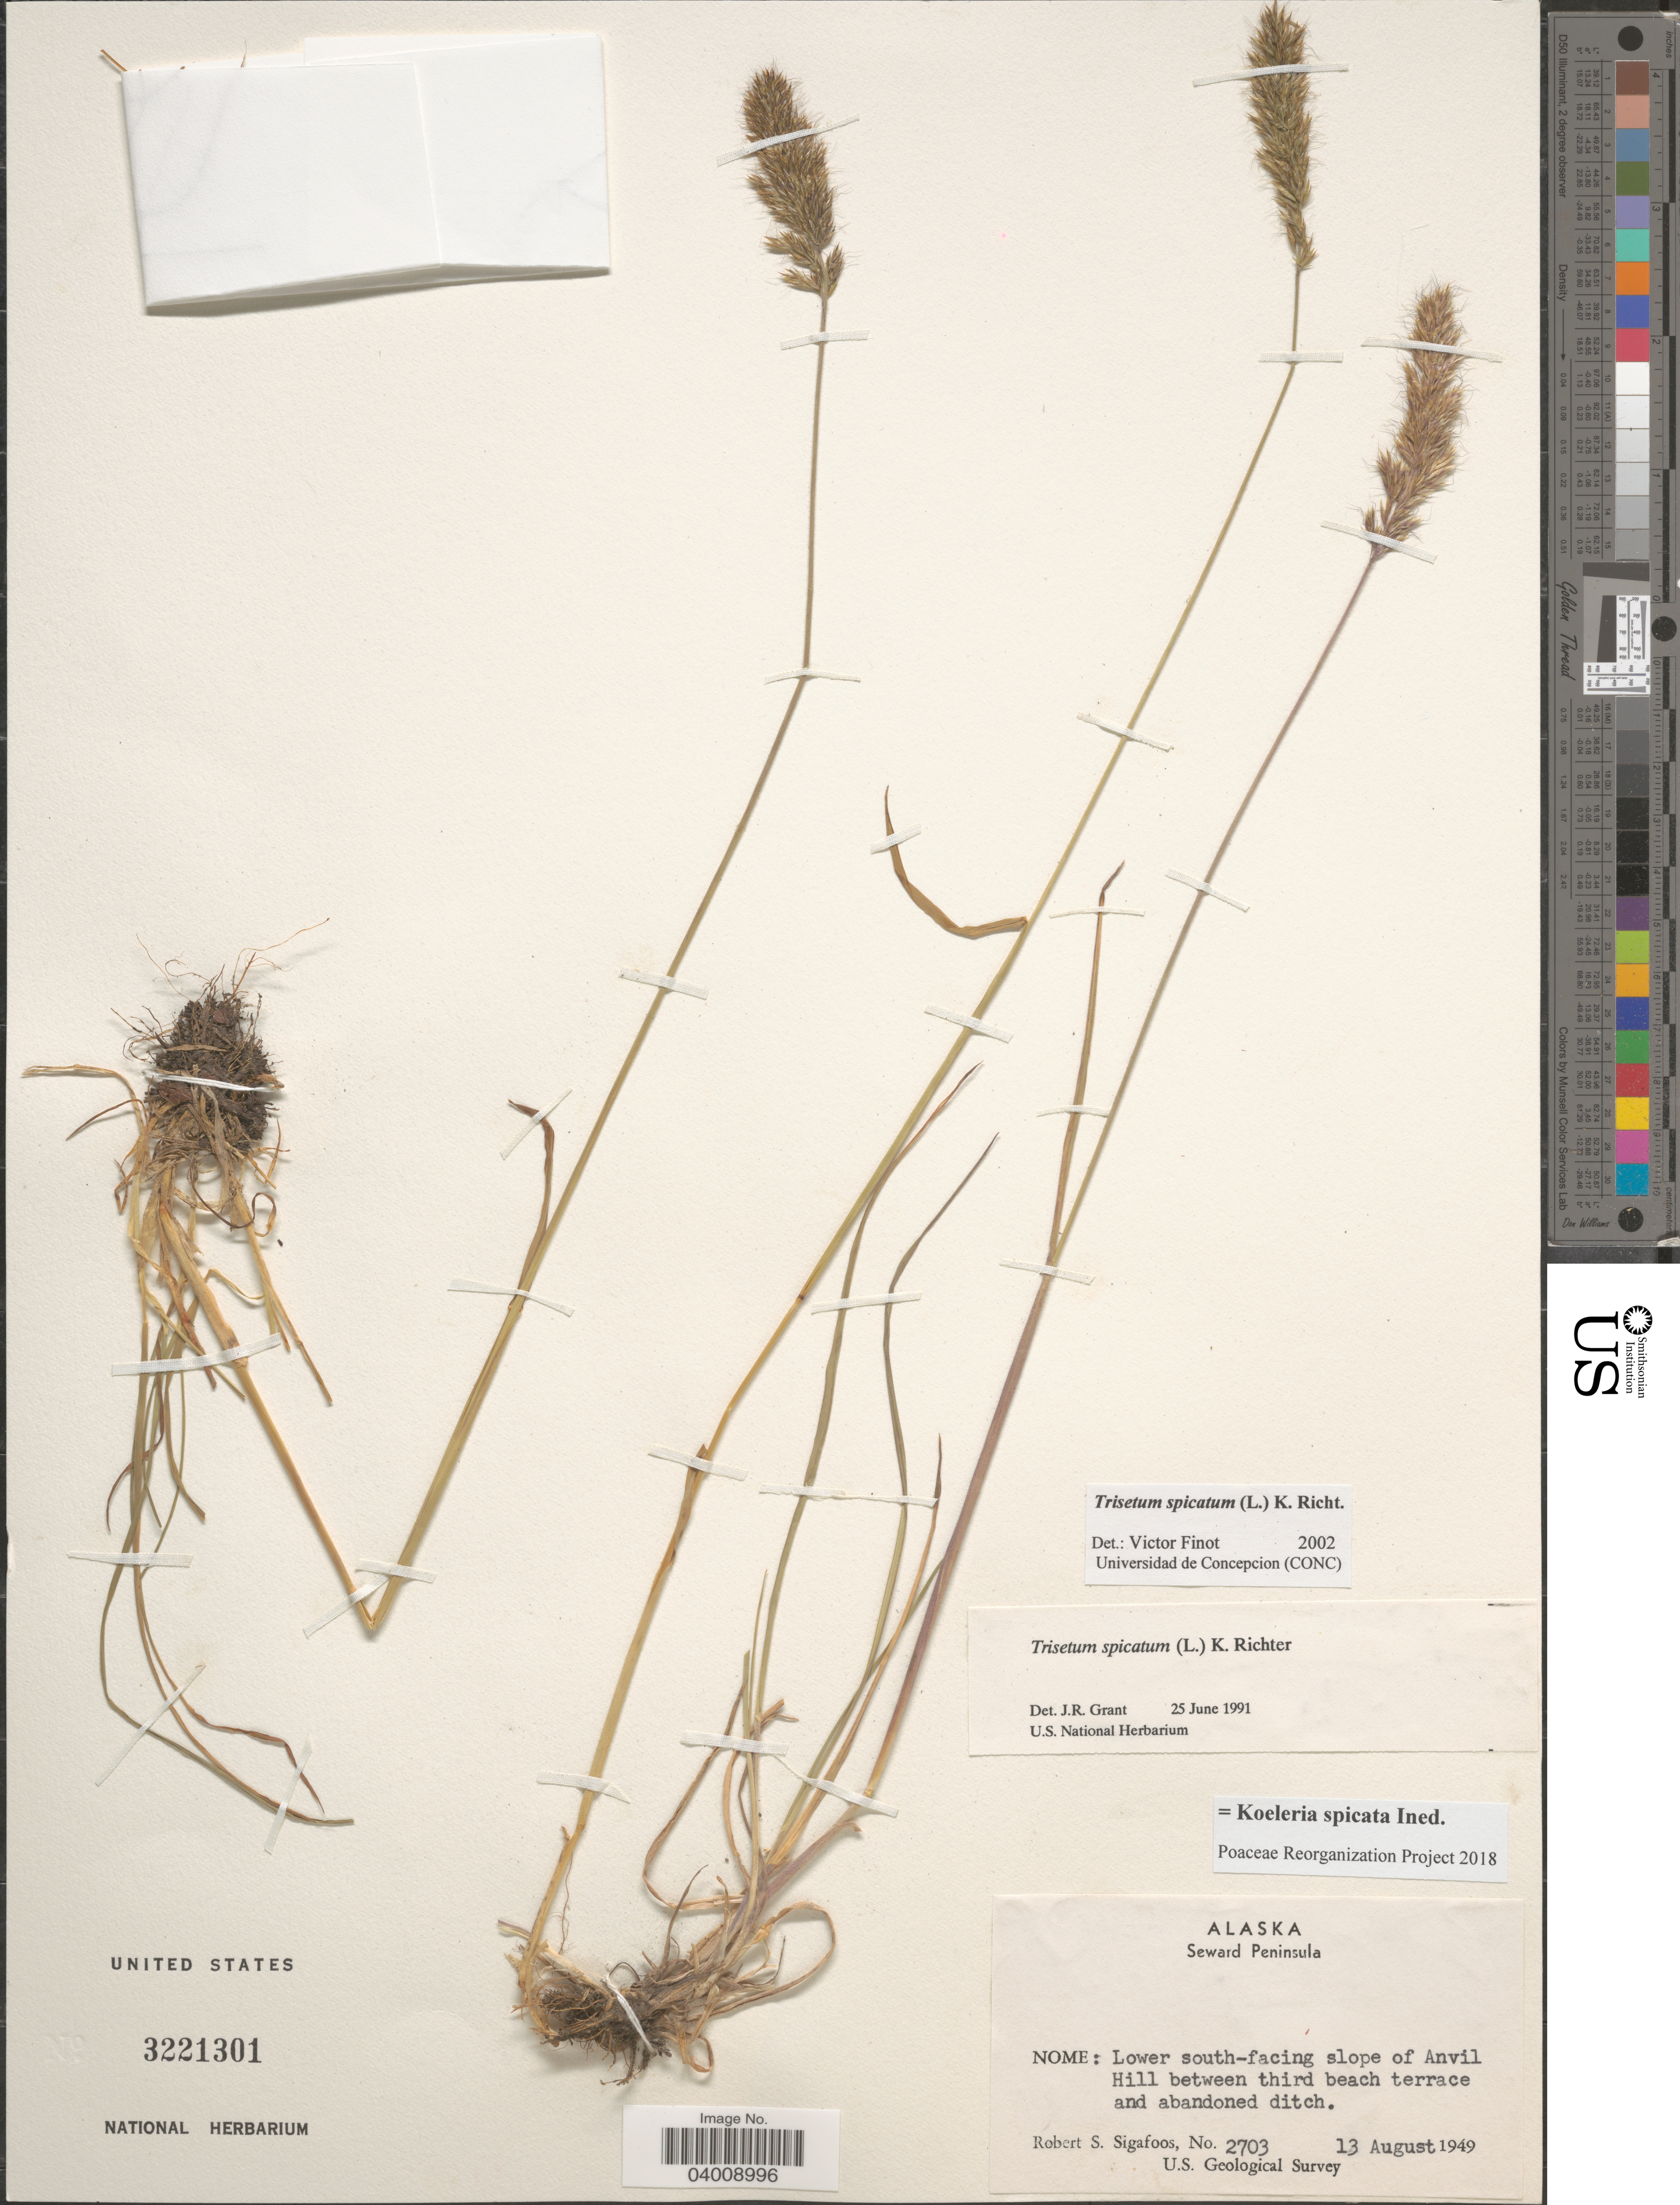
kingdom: Plantae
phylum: Tracheophyta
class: Liliopsida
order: Poales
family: Poaceae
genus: Koeleria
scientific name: Koeleria spicata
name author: (L.) Barberá et al.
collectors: R. Sigafoos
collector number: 2703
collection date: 1949-08-13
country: United States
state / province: Alaska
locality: Seward Peninsula. Nome: Lower south-facing slope of Anvil Hill between third beach terrace and abandoned ditch.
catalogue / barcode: US 3221301